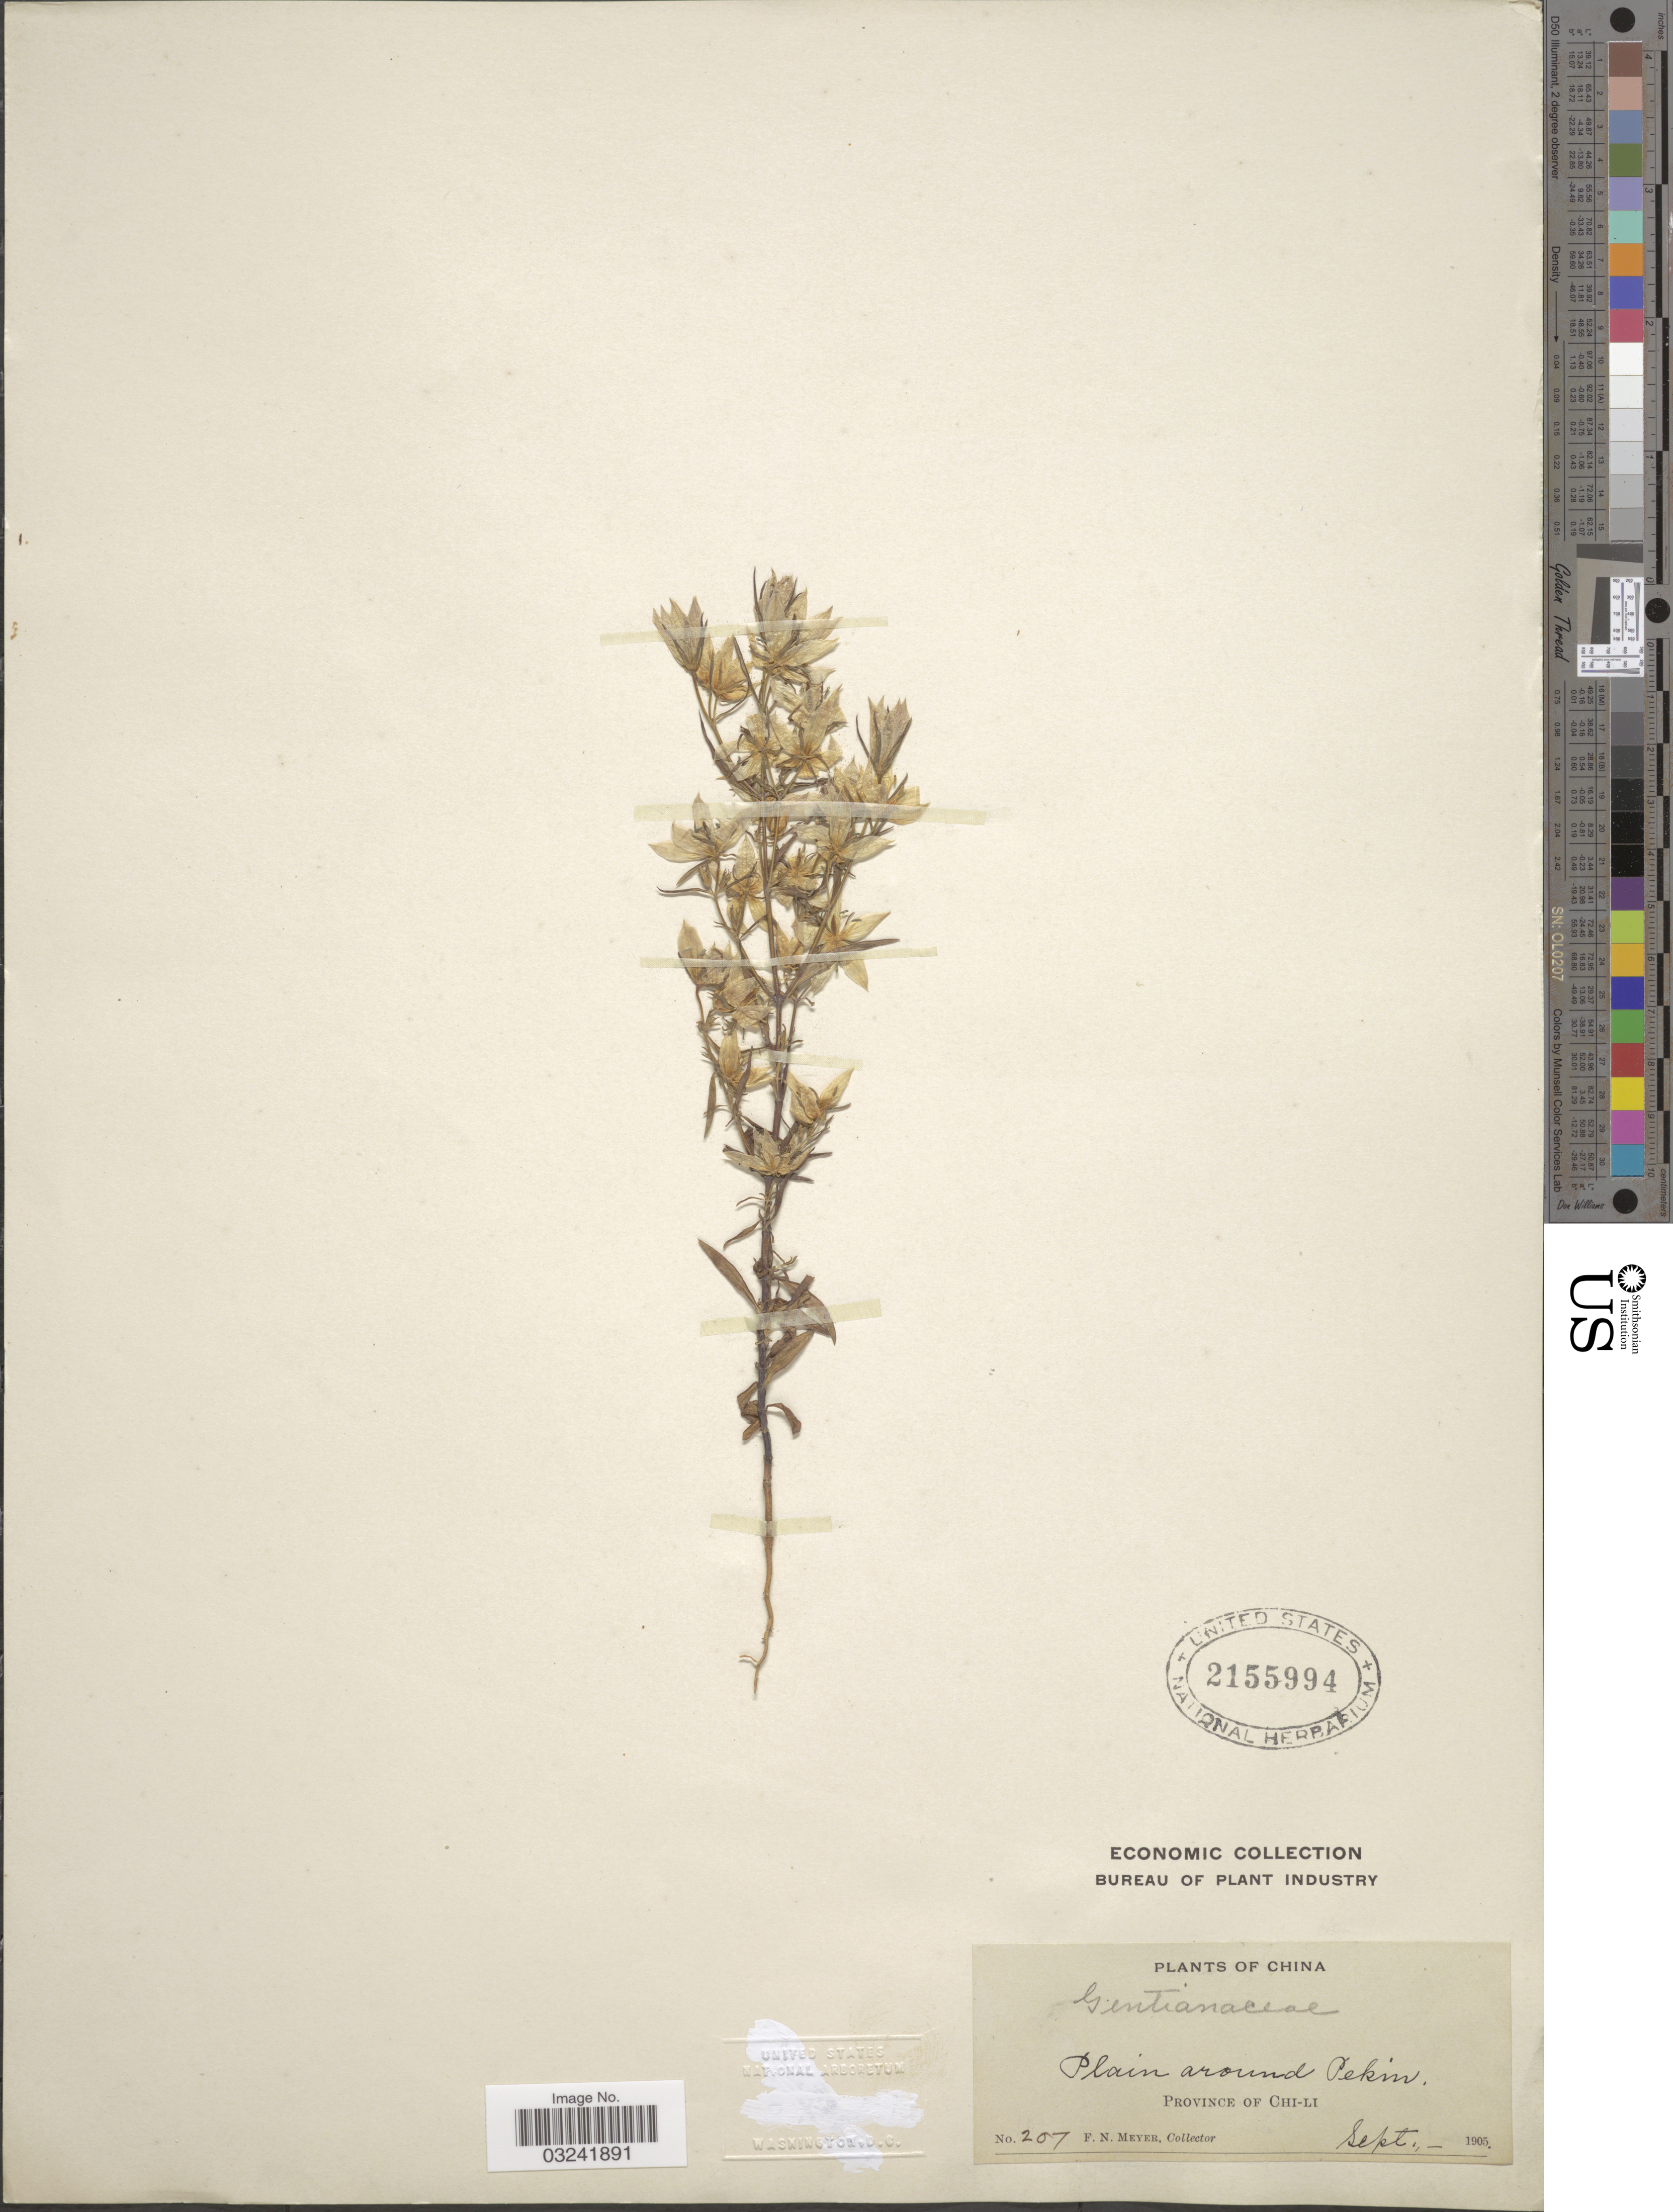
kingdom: Plantae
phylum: Tracheophyta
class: Magnoliopsida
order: Gentianales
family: Gentianaceae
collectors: F. N. Meyer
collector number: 207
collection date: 1905-09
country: China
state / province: Beijing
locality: Plain around Pekin, Province of Chi-Li.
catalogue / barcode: US 2155994